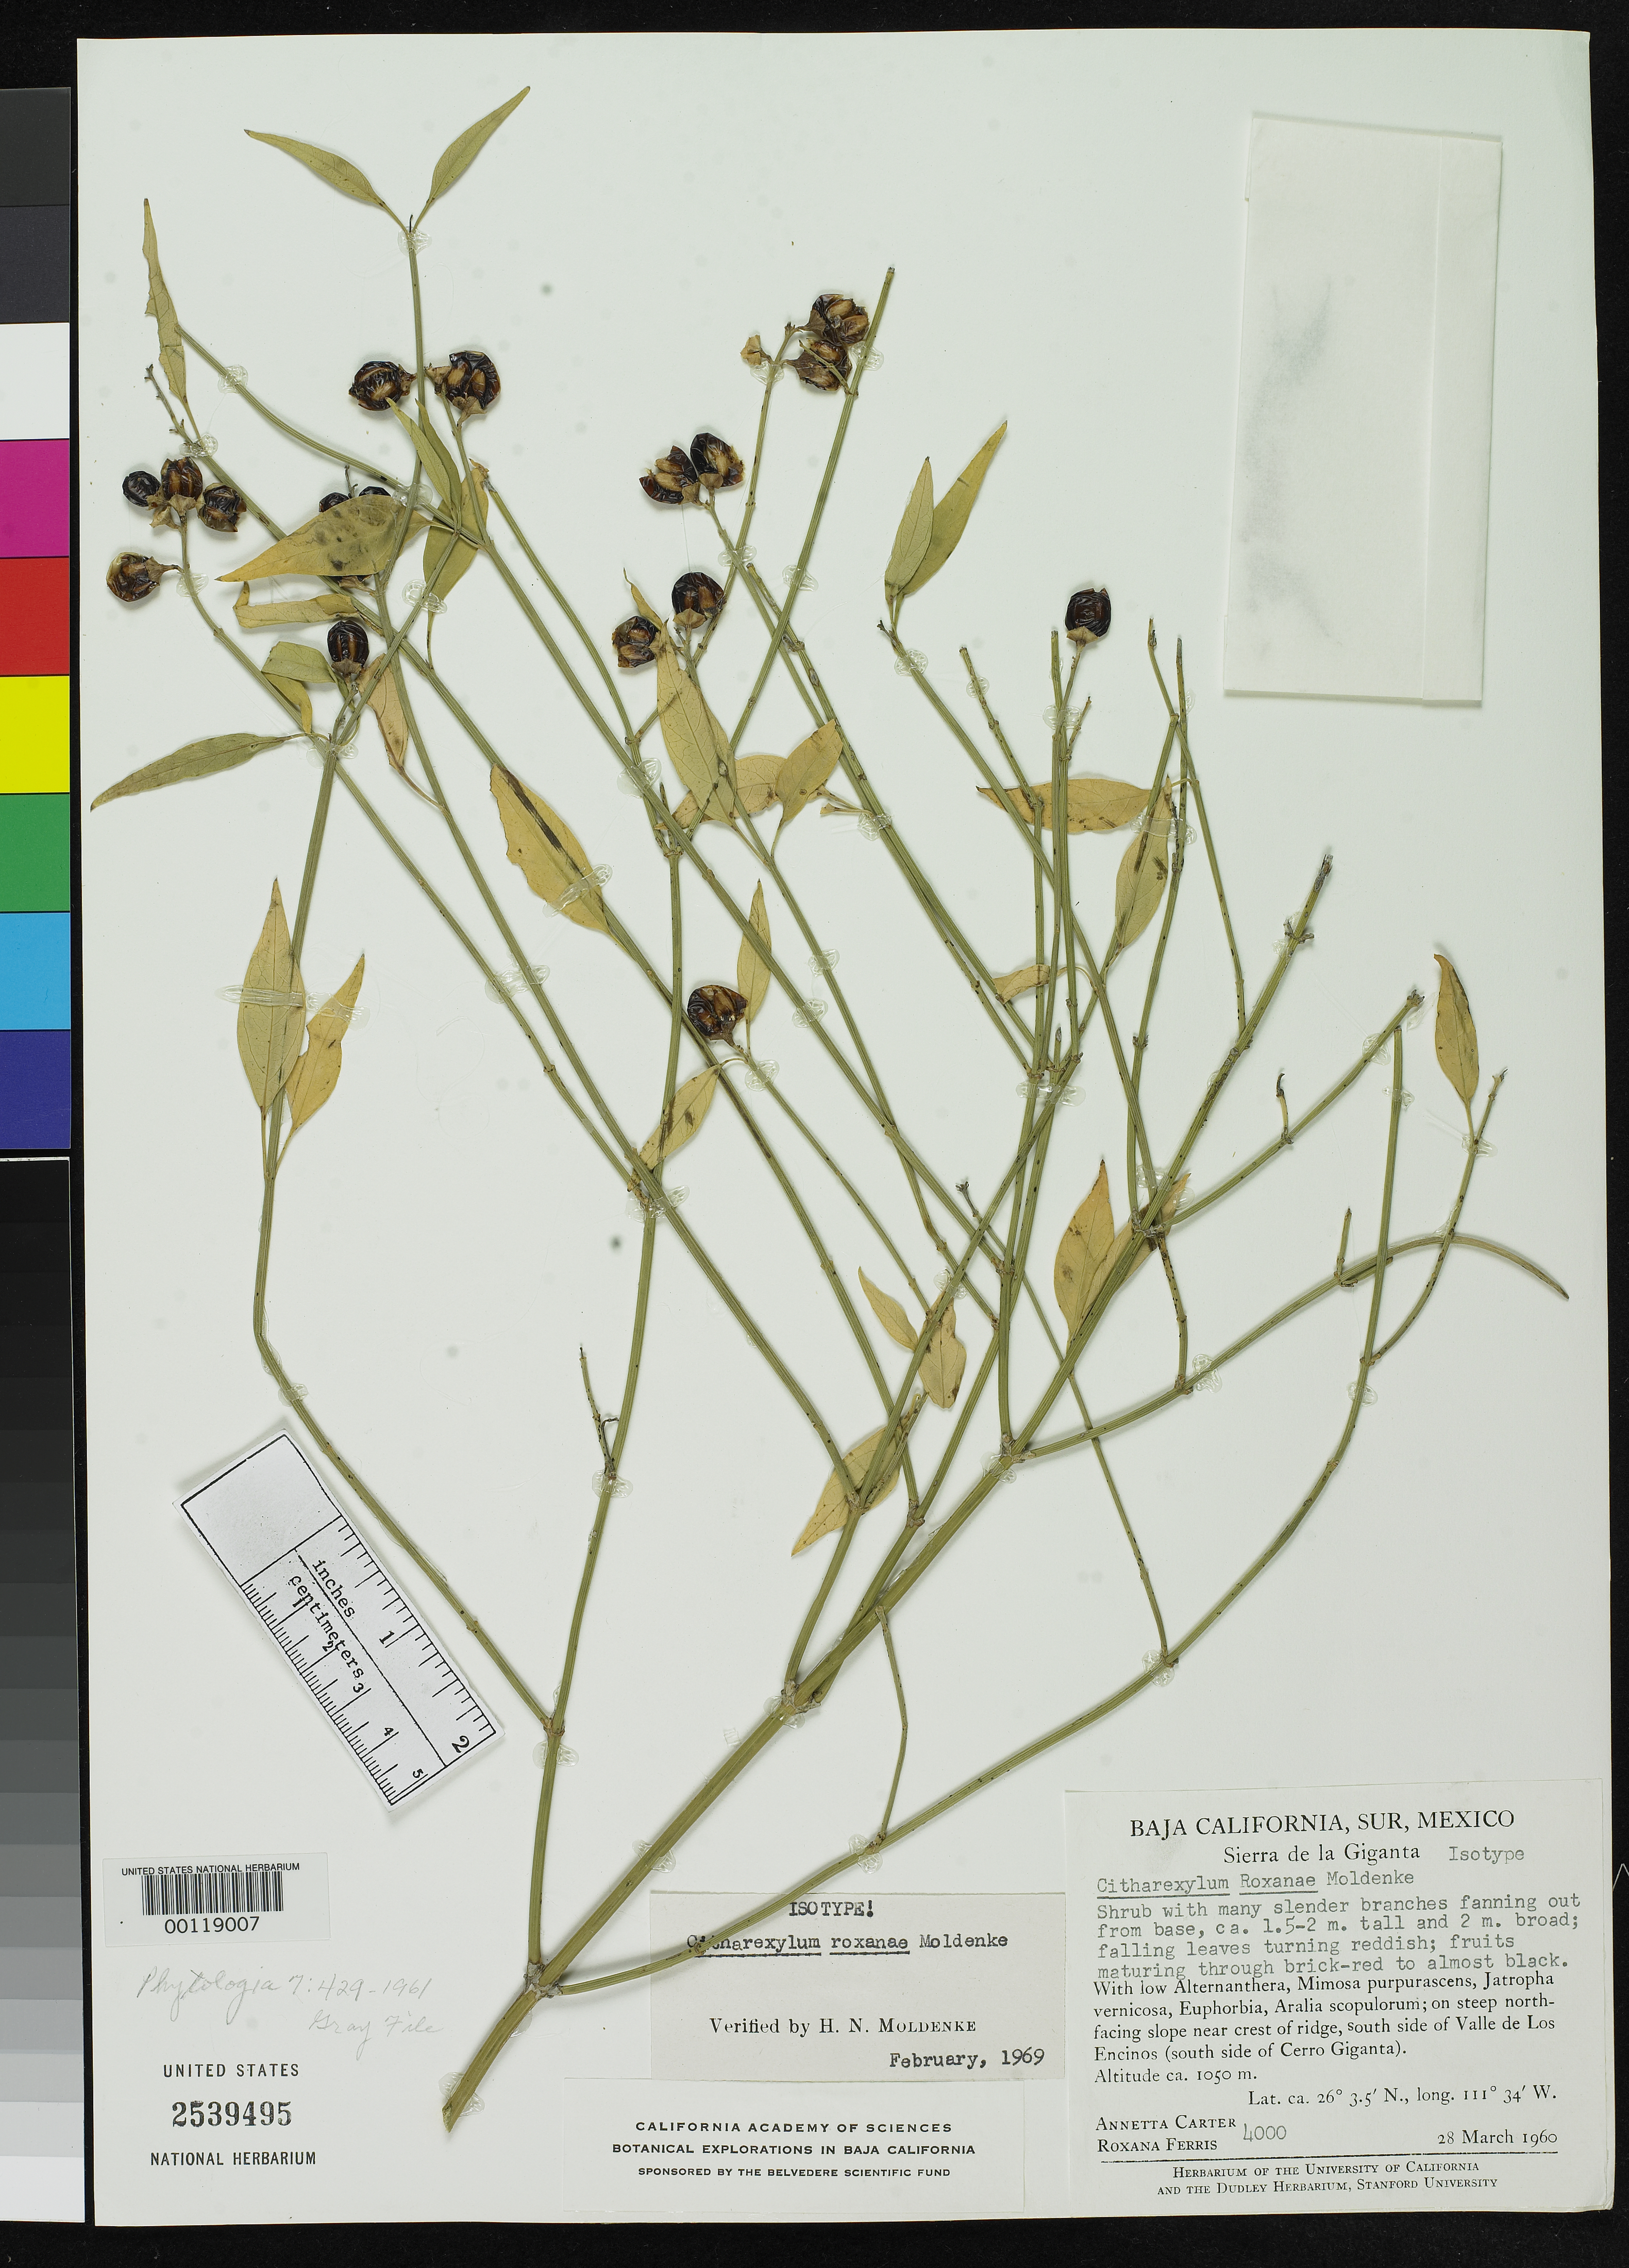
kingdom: Plantae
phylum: Tracheophyta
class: Magnoliopsida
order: Lamiales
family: Verbenaceae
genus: Citharexylum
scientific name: Citharexylum roxanae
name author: Moldenke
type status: Isotype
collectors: A. M. Carter & R. S. Ferris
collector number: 4000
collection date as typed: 28 Mar 1960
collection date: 1960-03-28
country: Mexico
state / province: Baja California Sur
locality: Cerro Giganta.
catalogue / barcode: US 2539495